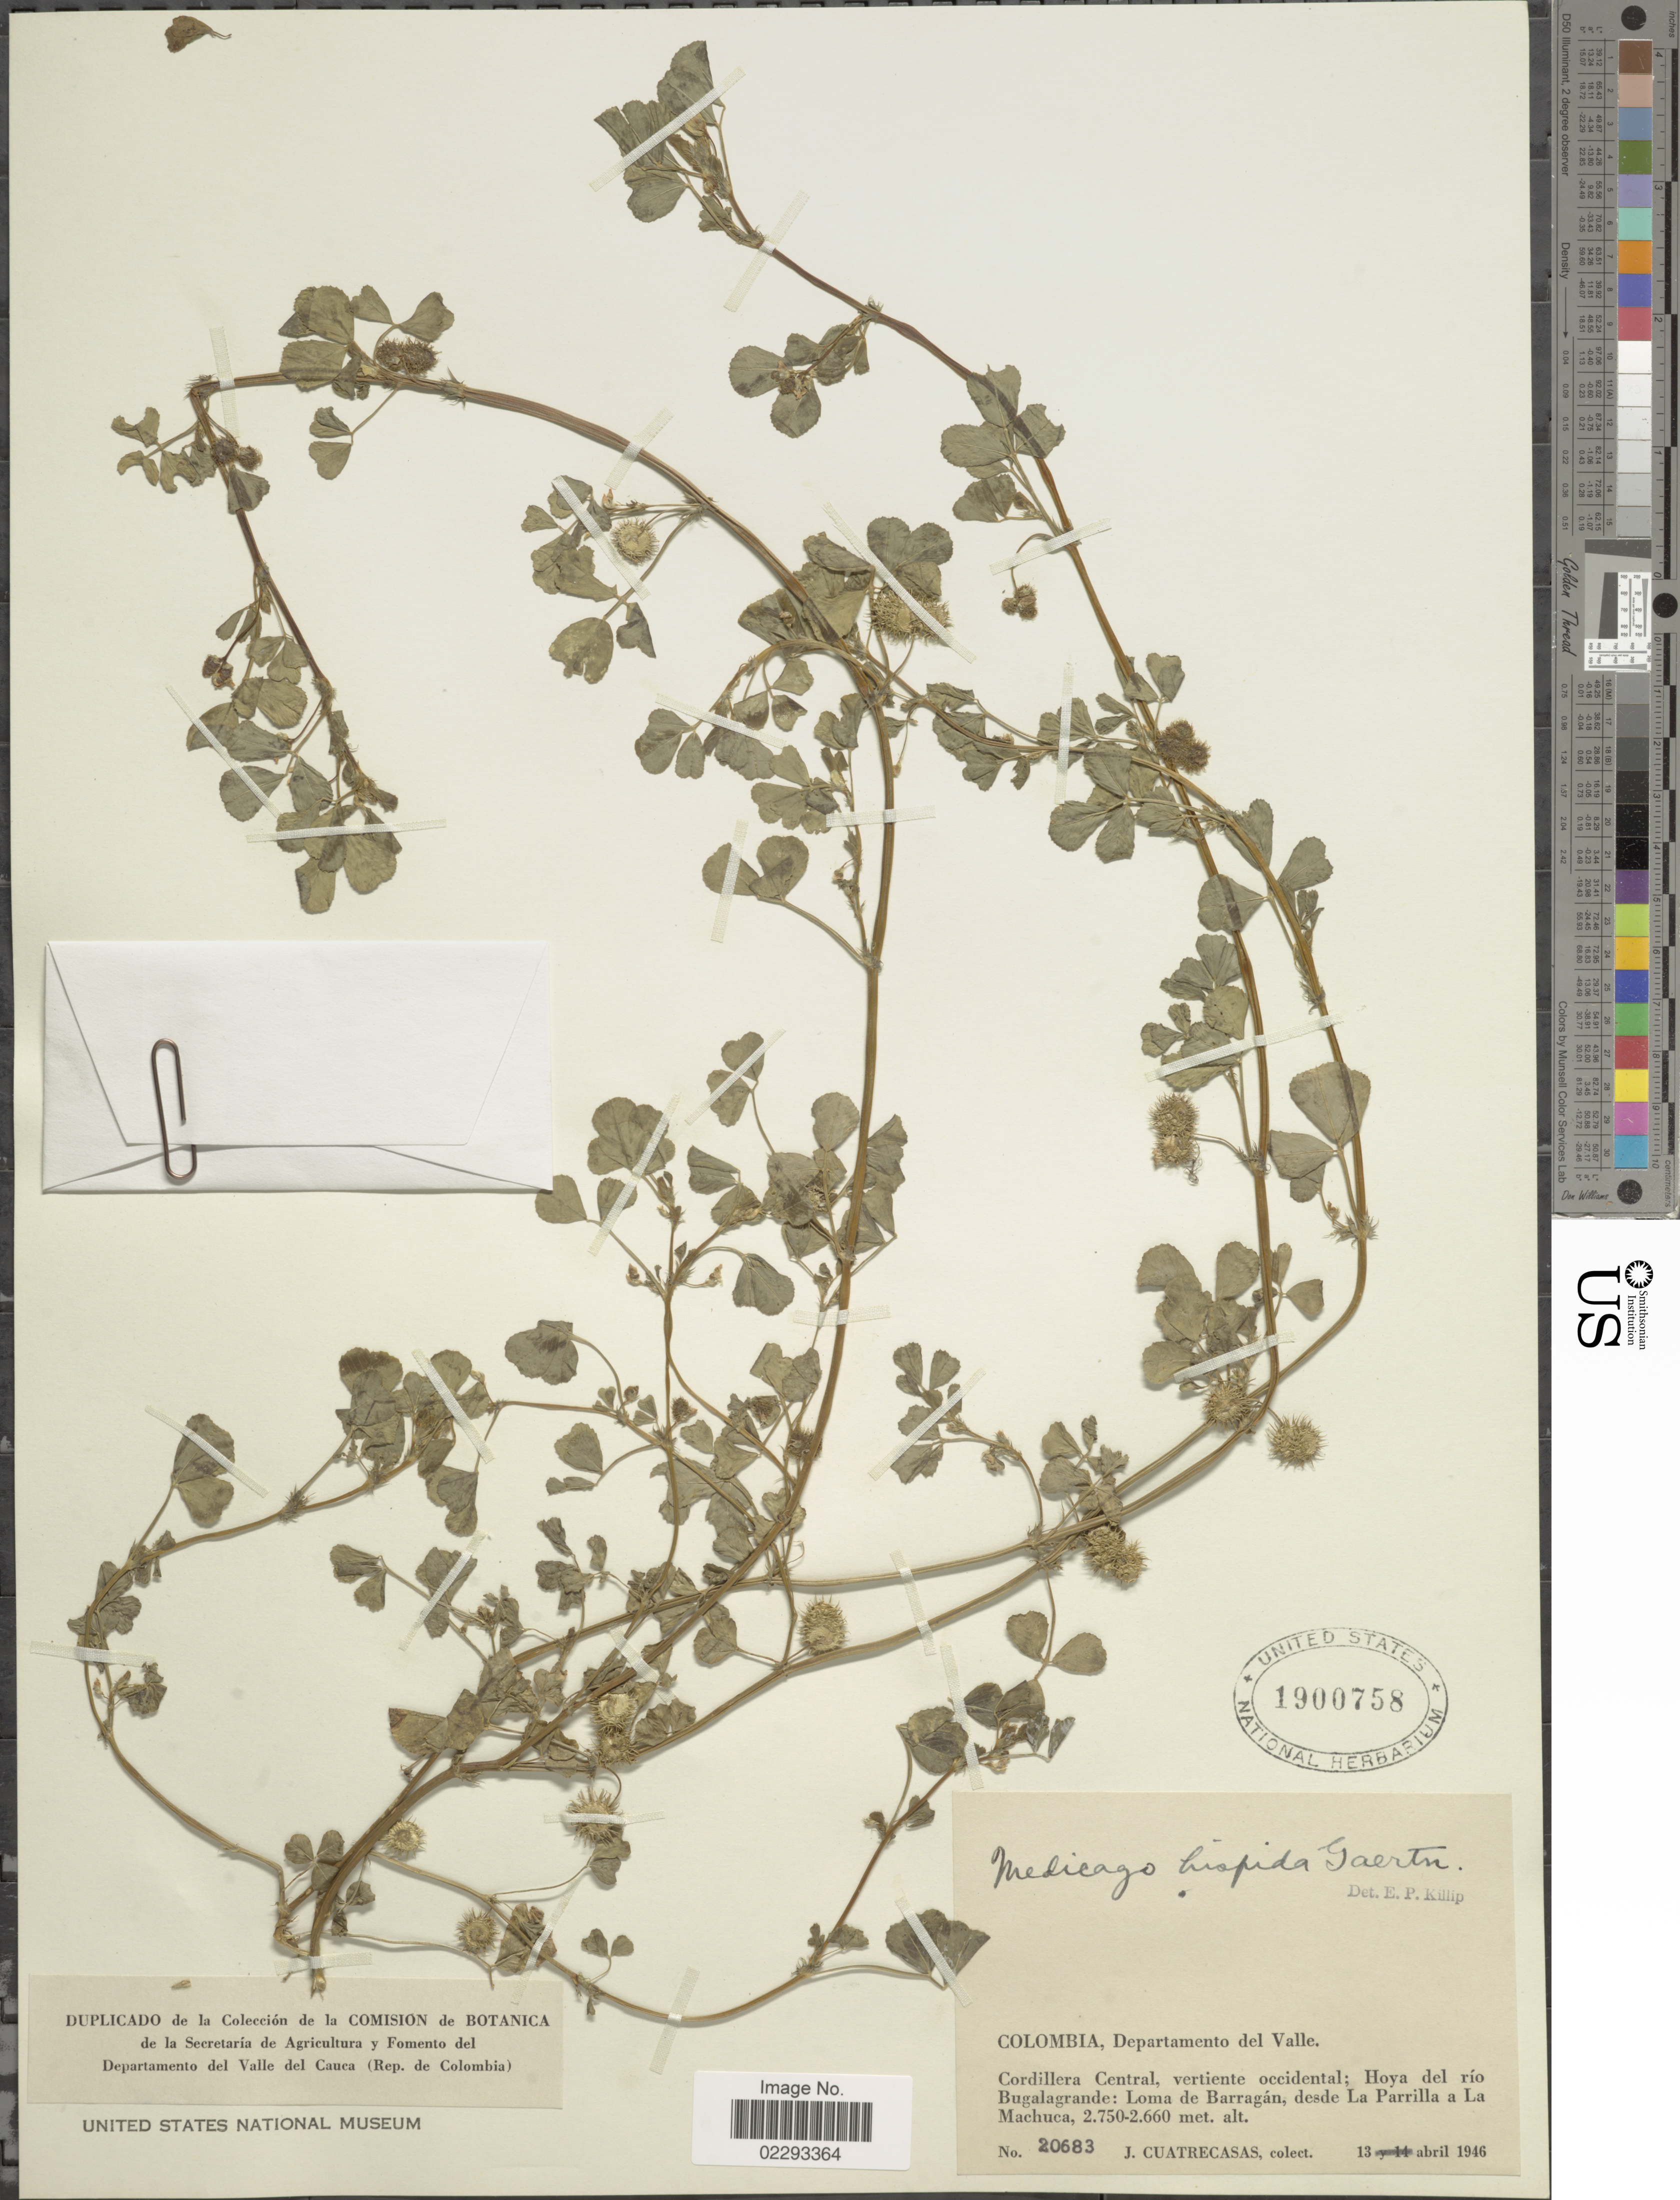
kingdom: Plantae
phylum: Tracheophyta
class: Magnoliopsida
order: Fabales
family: Fabaceae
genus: Medicago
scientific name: Medicago polymorpha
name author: L.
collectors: J. Cuatrecasas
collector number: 20683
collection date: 1946-04-13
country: Colombia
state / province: Valle del Cauca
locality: Departamento del Valle, Cordillera Central, vertiente occidental; Hoya del río Bugalagrqande: Loma de Barragán, desde La Parilla a La Machuca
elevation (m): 2660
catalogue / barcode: US 1900758